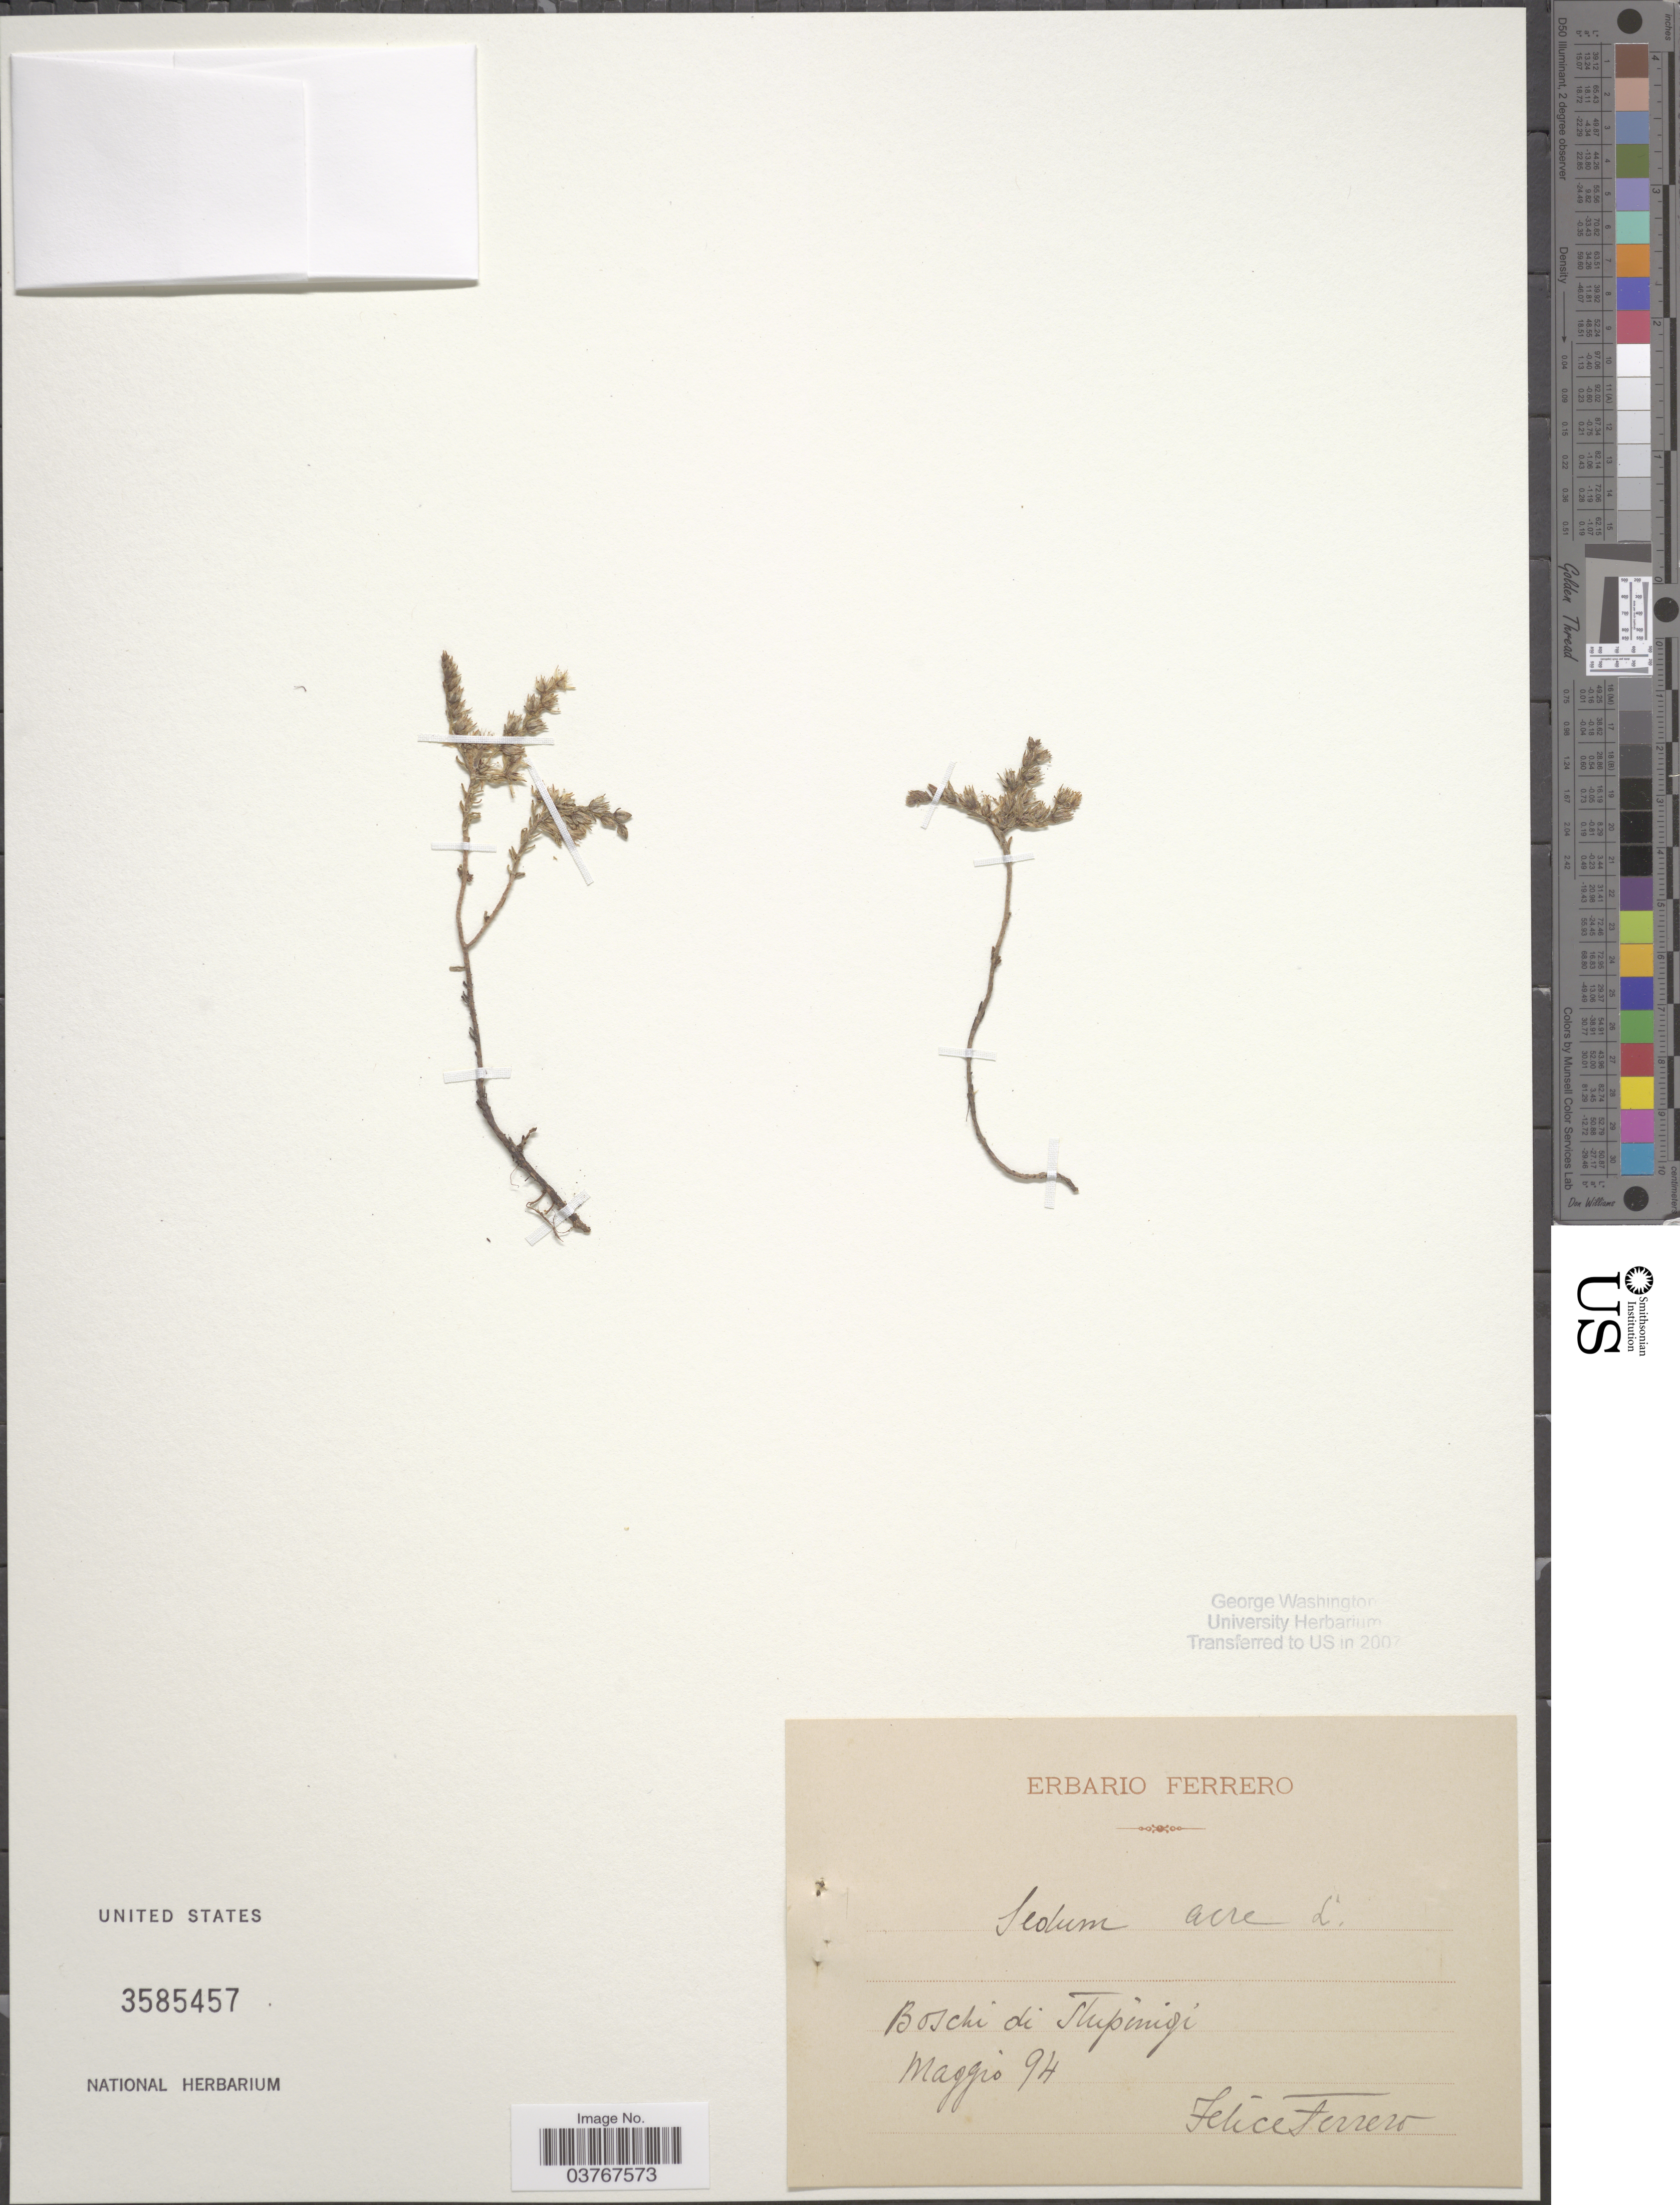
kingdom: Plantae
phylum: Tracheophyta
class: Magnoliopsida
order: Saxifragales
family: Crassulaceae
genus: Sedum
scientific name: Sedum acre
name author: L.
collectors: F. Ferrero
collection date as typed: Transcribed d/m/y: /5/94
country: Italy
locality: Boschi di Stupinigi.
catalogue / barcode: US 3585457